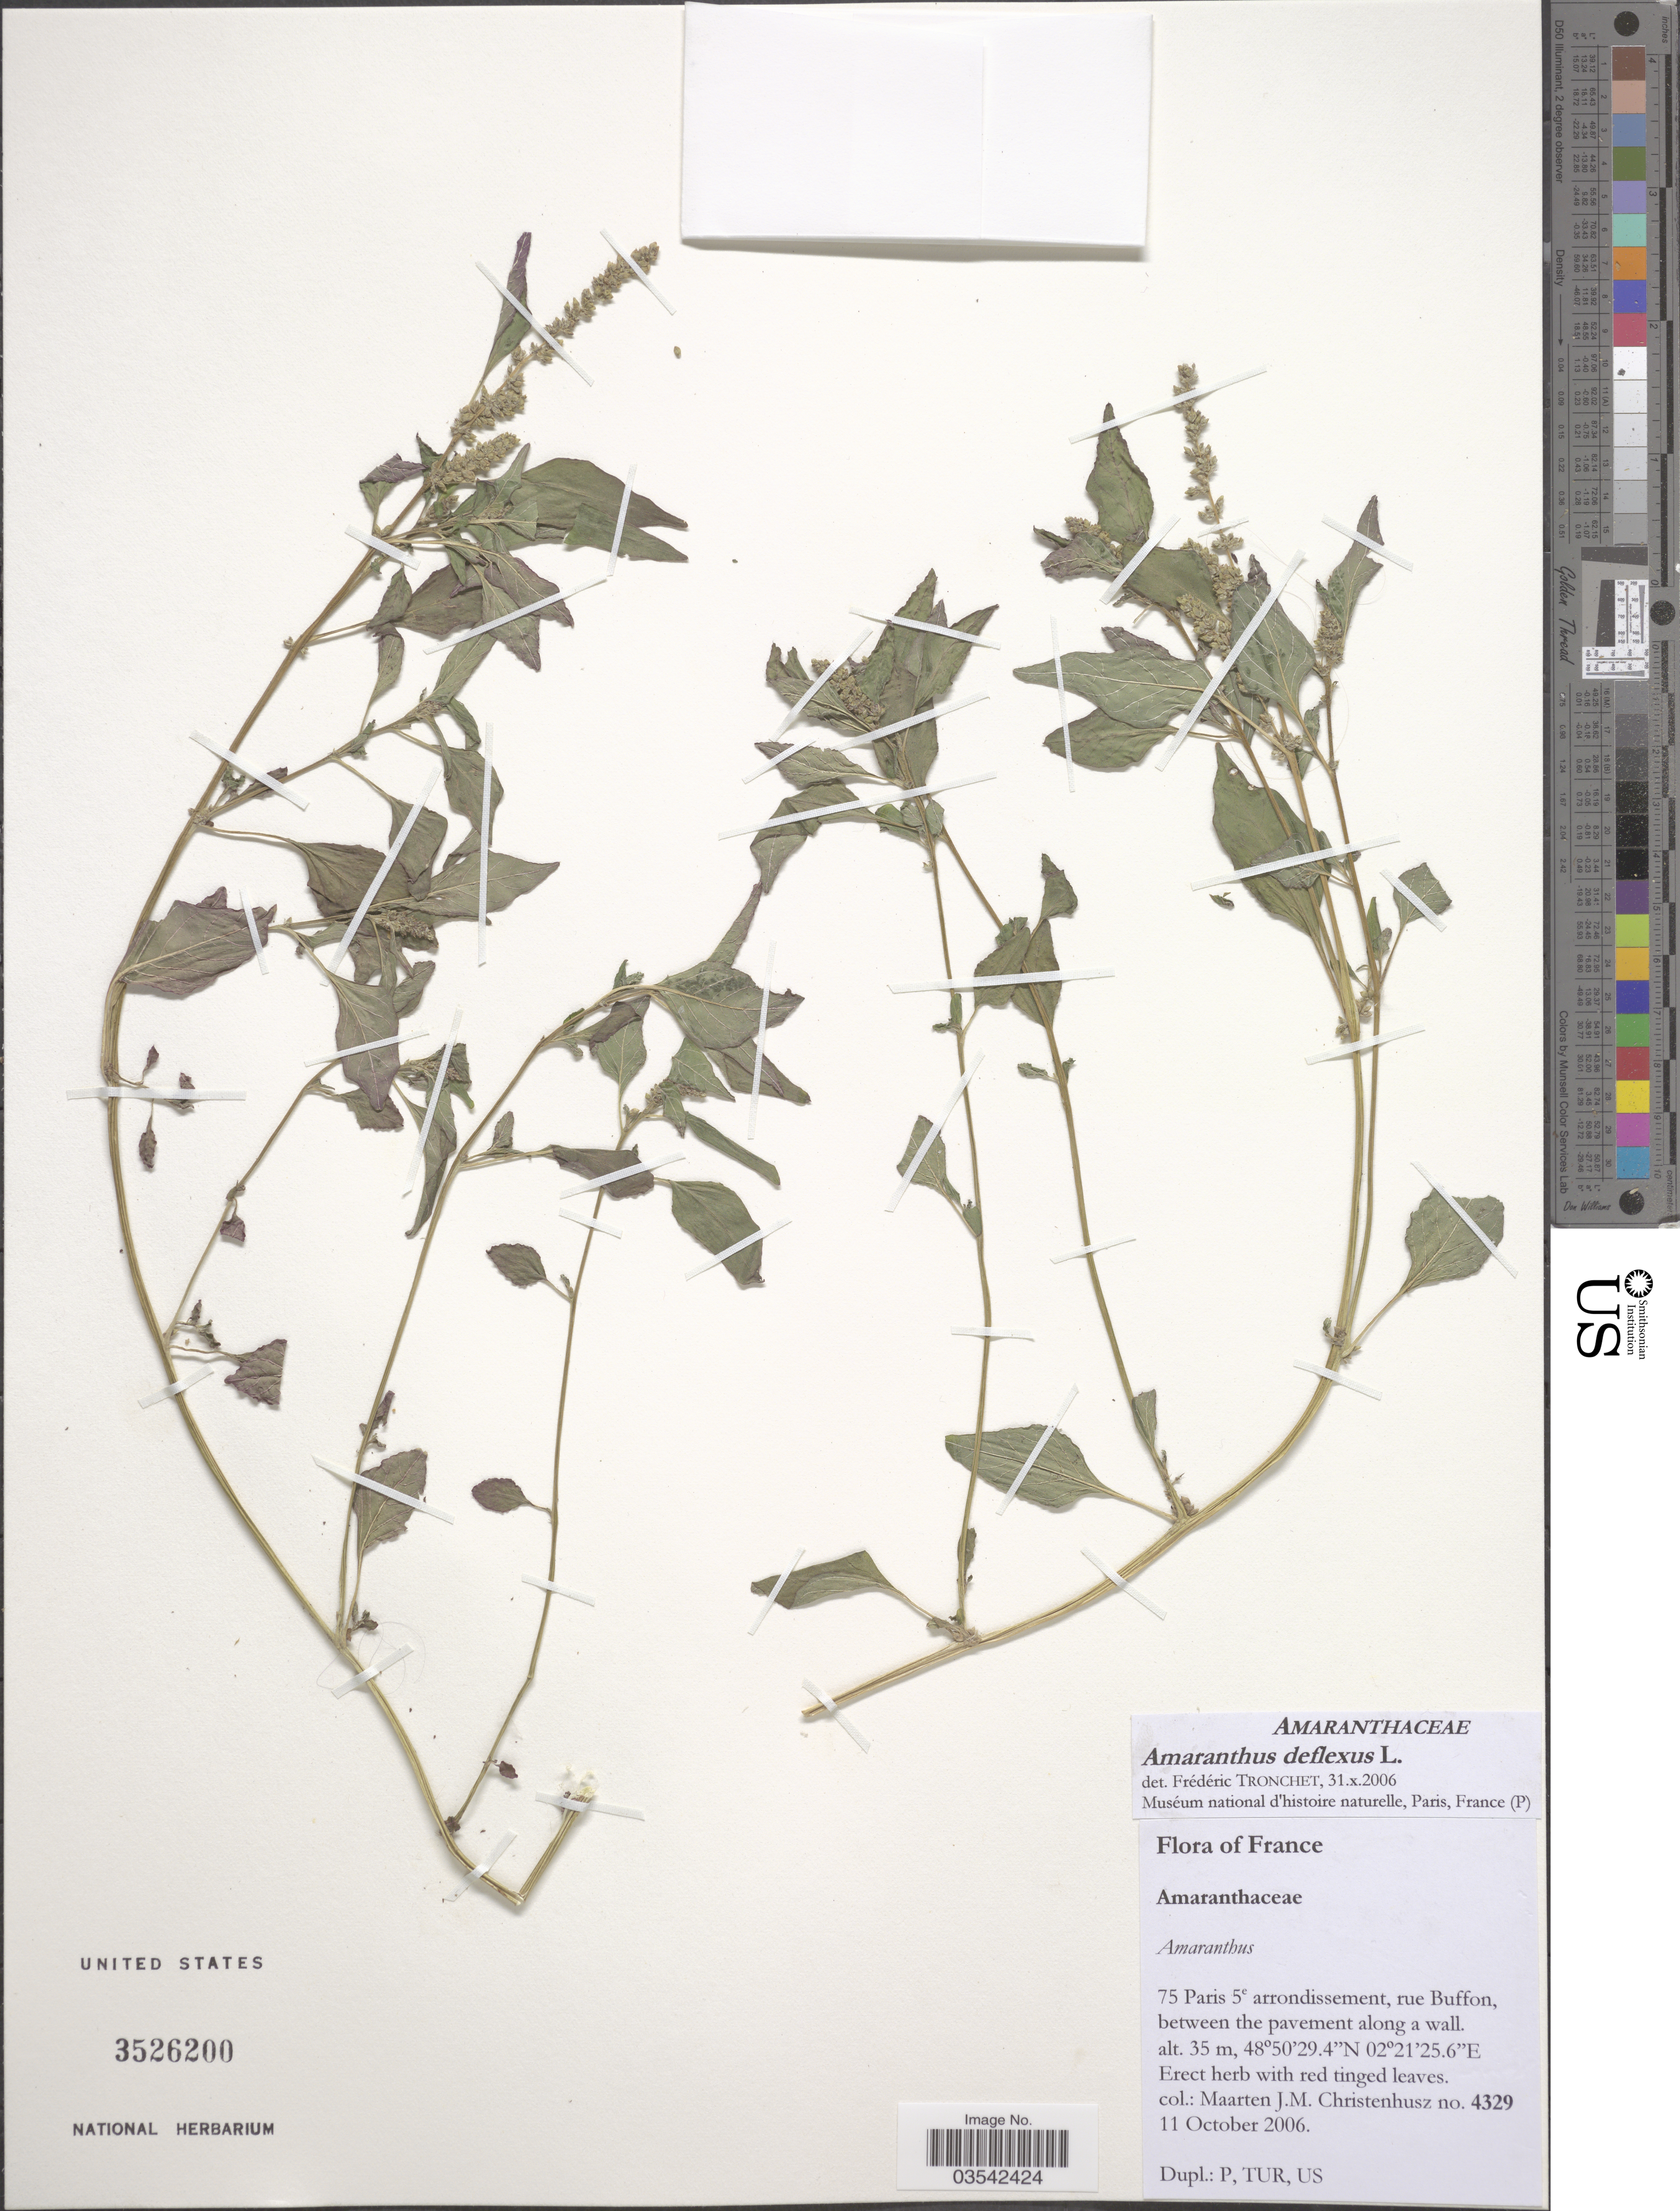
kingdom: Plantae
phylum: Tracheophyta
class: Magnoliopsida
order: Caryophyllales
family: Amaranthaceae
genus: Amaranthus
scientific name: Amaranthus sp.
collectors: M. J. Christenhusz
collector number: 4329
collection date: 2006-10-11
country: France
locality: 75 Paris 5e arrondissement, rue Buffon, between the pavement along a wall.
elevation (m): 35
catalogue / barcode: US 3526200